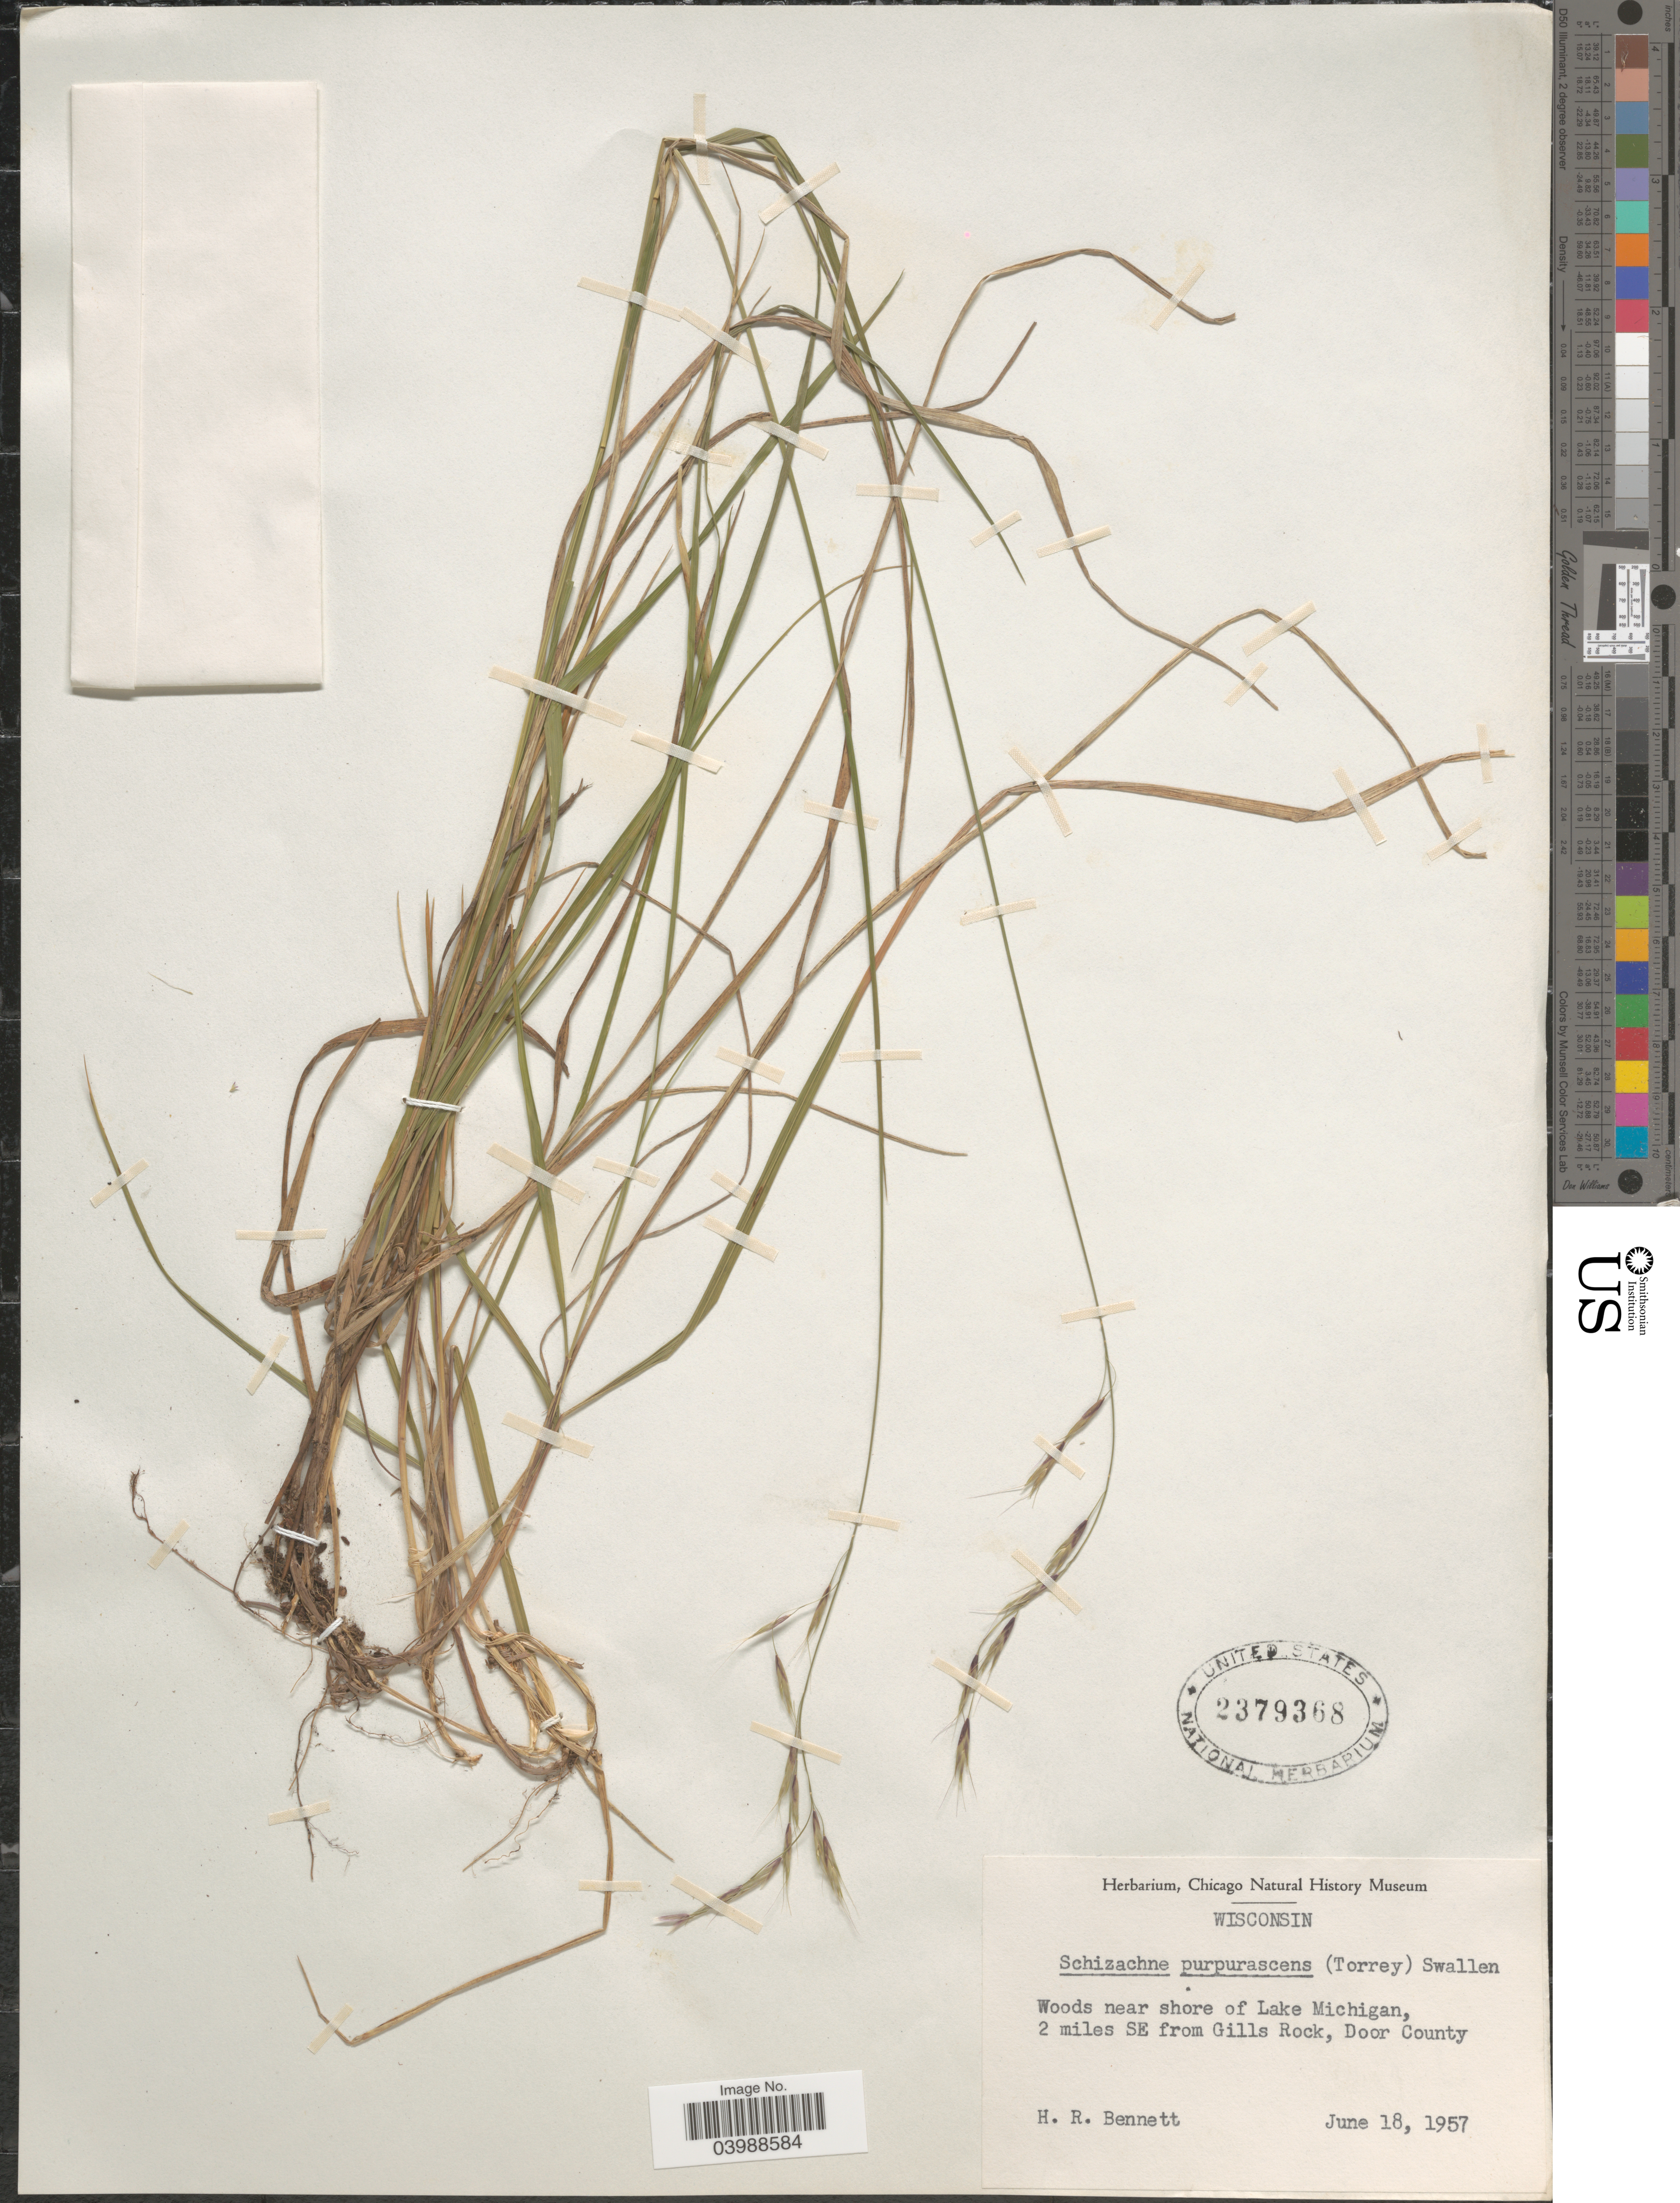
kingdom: Plantae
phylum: Tracheophyta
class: Liliopsida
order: Poales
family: Poaceae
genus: Schizachne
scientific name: Schizachne purpurascens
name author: (Torr.) Swallen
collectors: H. R. Bennett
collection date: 1957-06-18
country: United States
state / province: Wisconsin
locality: Woods near shore of Lake Michigan, 2 miles SE from Gills Rock, Door County.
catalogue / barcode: US 2379368